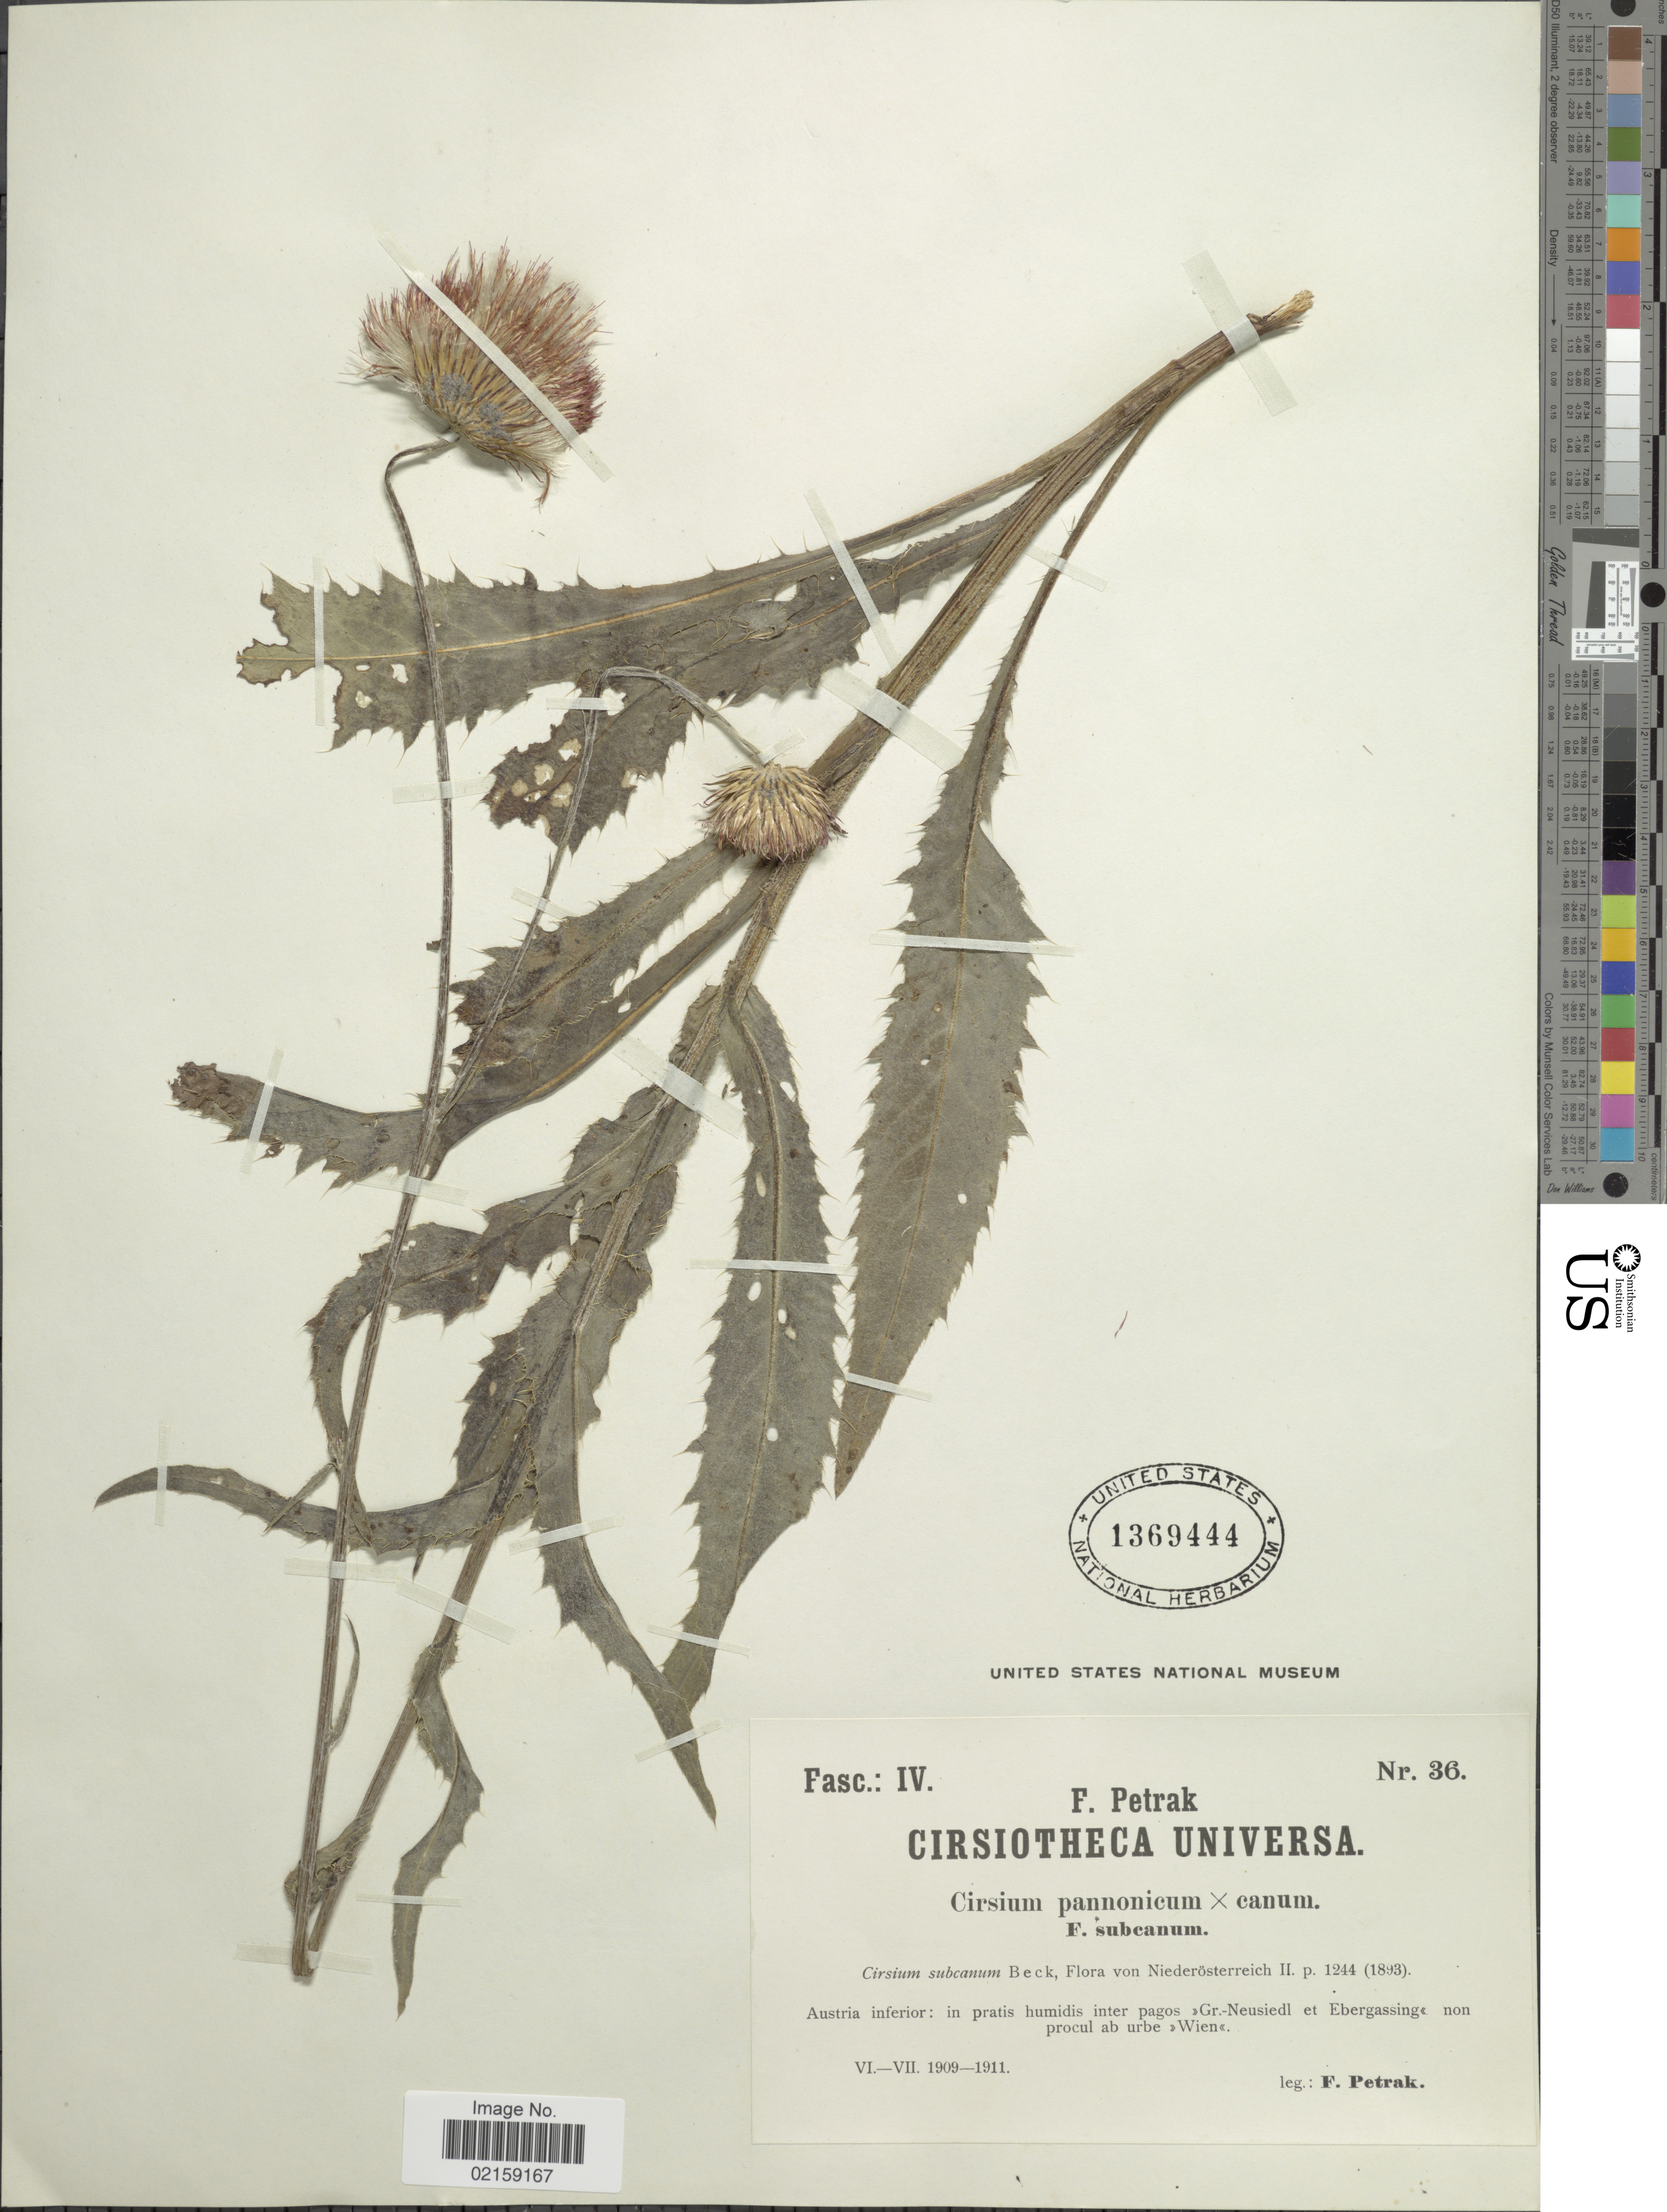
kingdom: Plantae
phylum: Tracheophyta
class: Magnoliopsida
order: Asterales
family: Asteraceae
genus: Cirsium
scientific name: Cirsium pannonicum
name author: (L. f.) Link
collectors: F. Petrak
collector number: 36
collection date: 1909-06/1911-07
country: Austria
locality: In pratis humidis inter pagos Gr.-Neusiedl et Ebergassinge non procul ab urbe Wien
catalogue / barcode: US 1369444